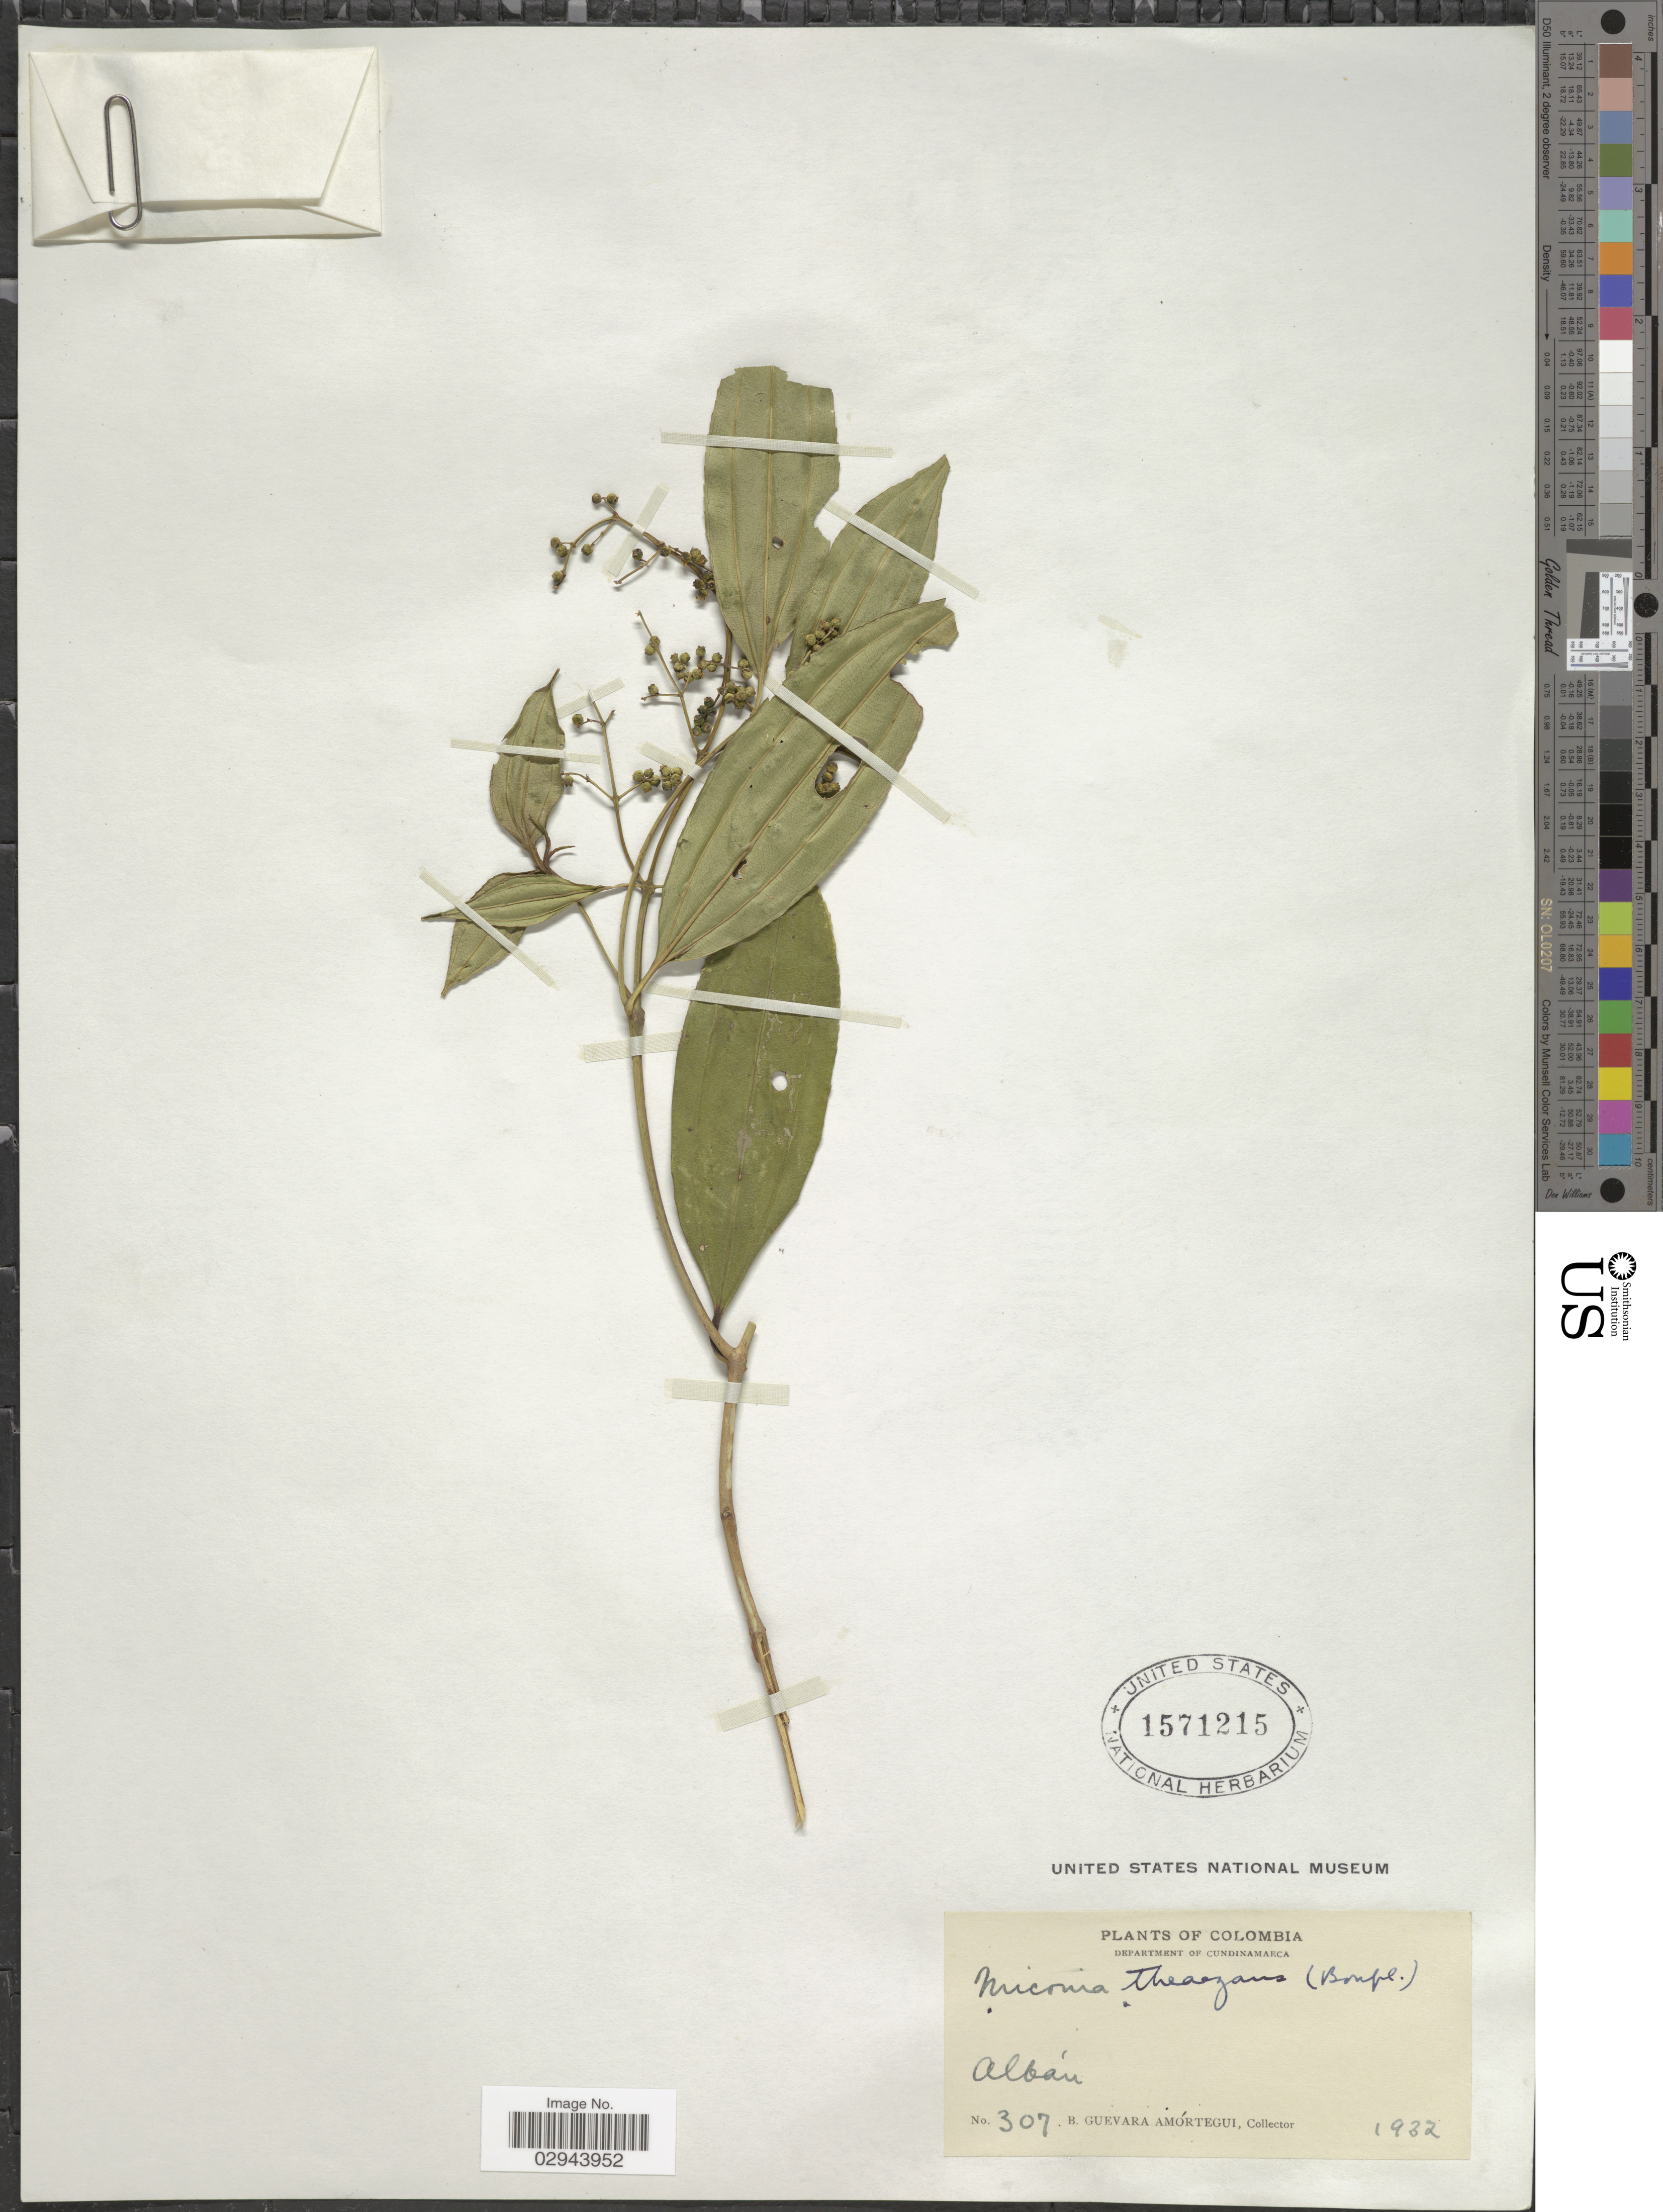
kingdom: Plantae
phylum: Tracheophyta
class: Magnoliopsida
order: Myrtales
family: Melastomataceae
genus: Miconia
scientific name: Miconia theizans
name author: (Bonpl.) Cogn.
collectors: B. Guevara Amortegui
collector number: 307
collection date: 1932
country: Colombia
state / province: Cundinamarca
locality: Department of Cundinamarca, Albán.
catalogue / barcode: US 1571215